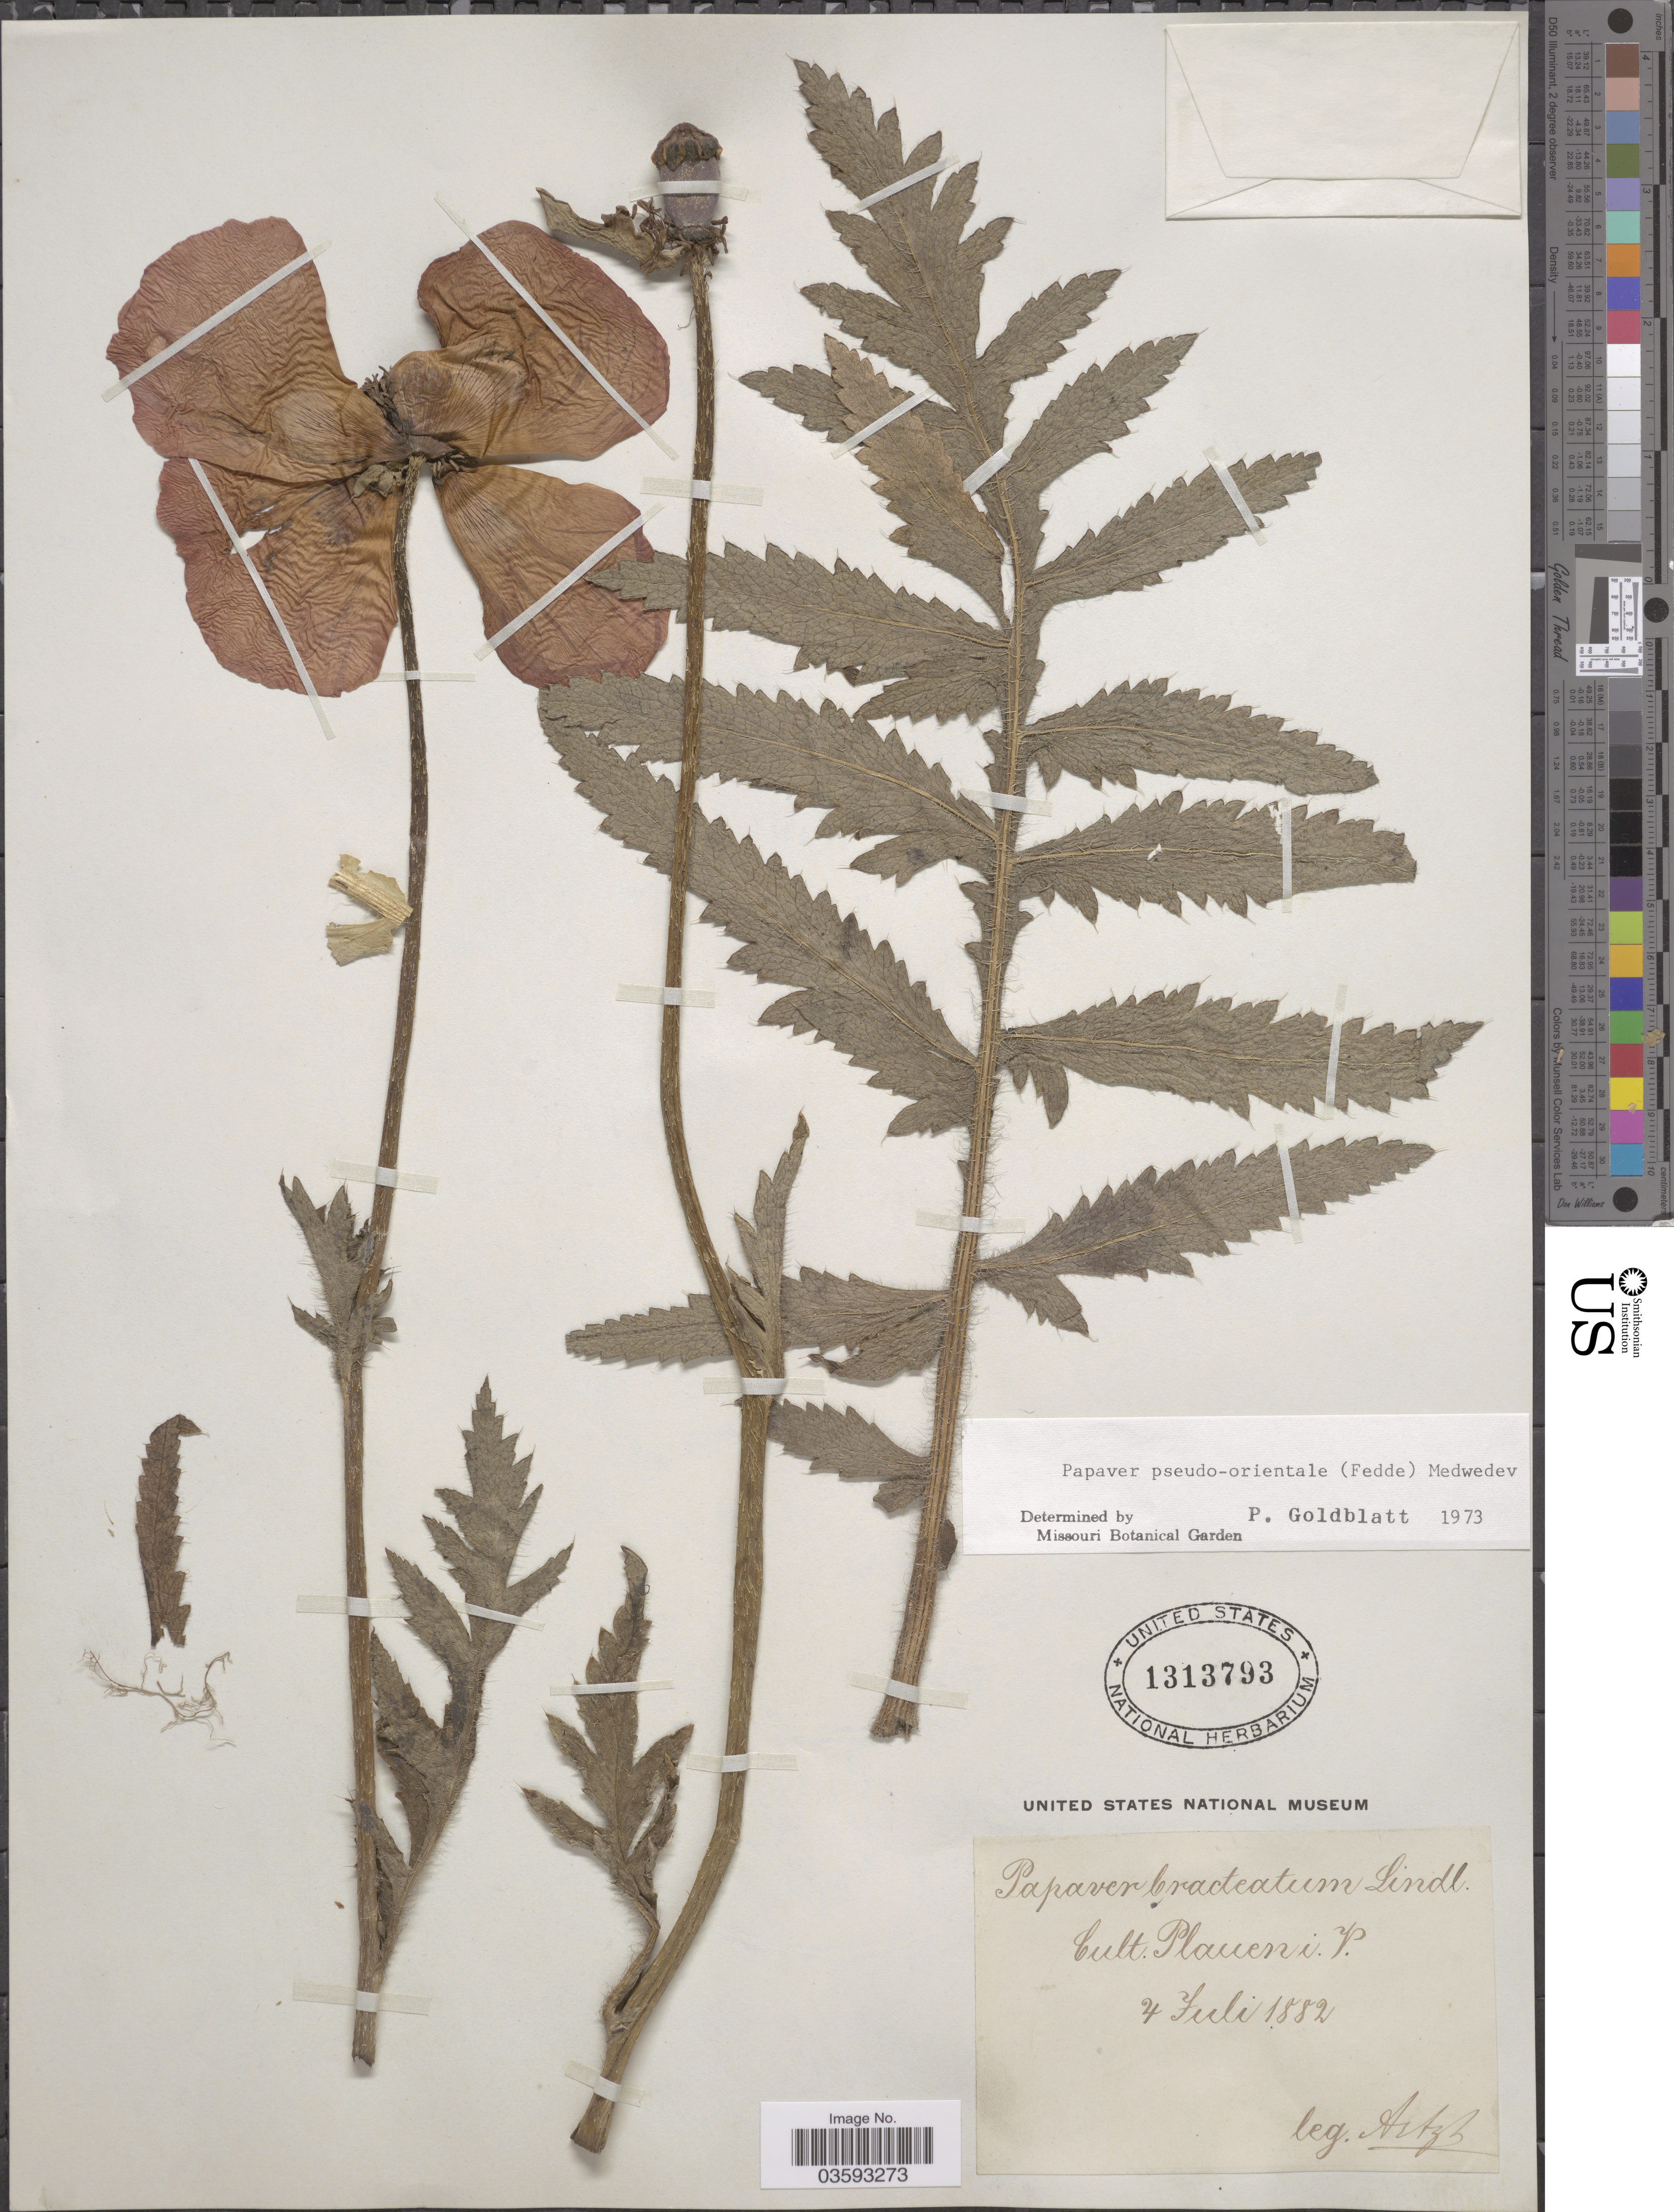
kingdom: Plantae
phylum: Tracheophyta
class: Magnoliopsida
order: Ranunculales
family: Papaveraceae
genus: Papaver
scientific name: Papaver pseudo-orientale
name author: Medvedeva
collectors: -. Artzb.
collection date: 1882-07-04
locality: Cult Plaueni. V. [interpreted]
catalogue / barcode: US 1313793